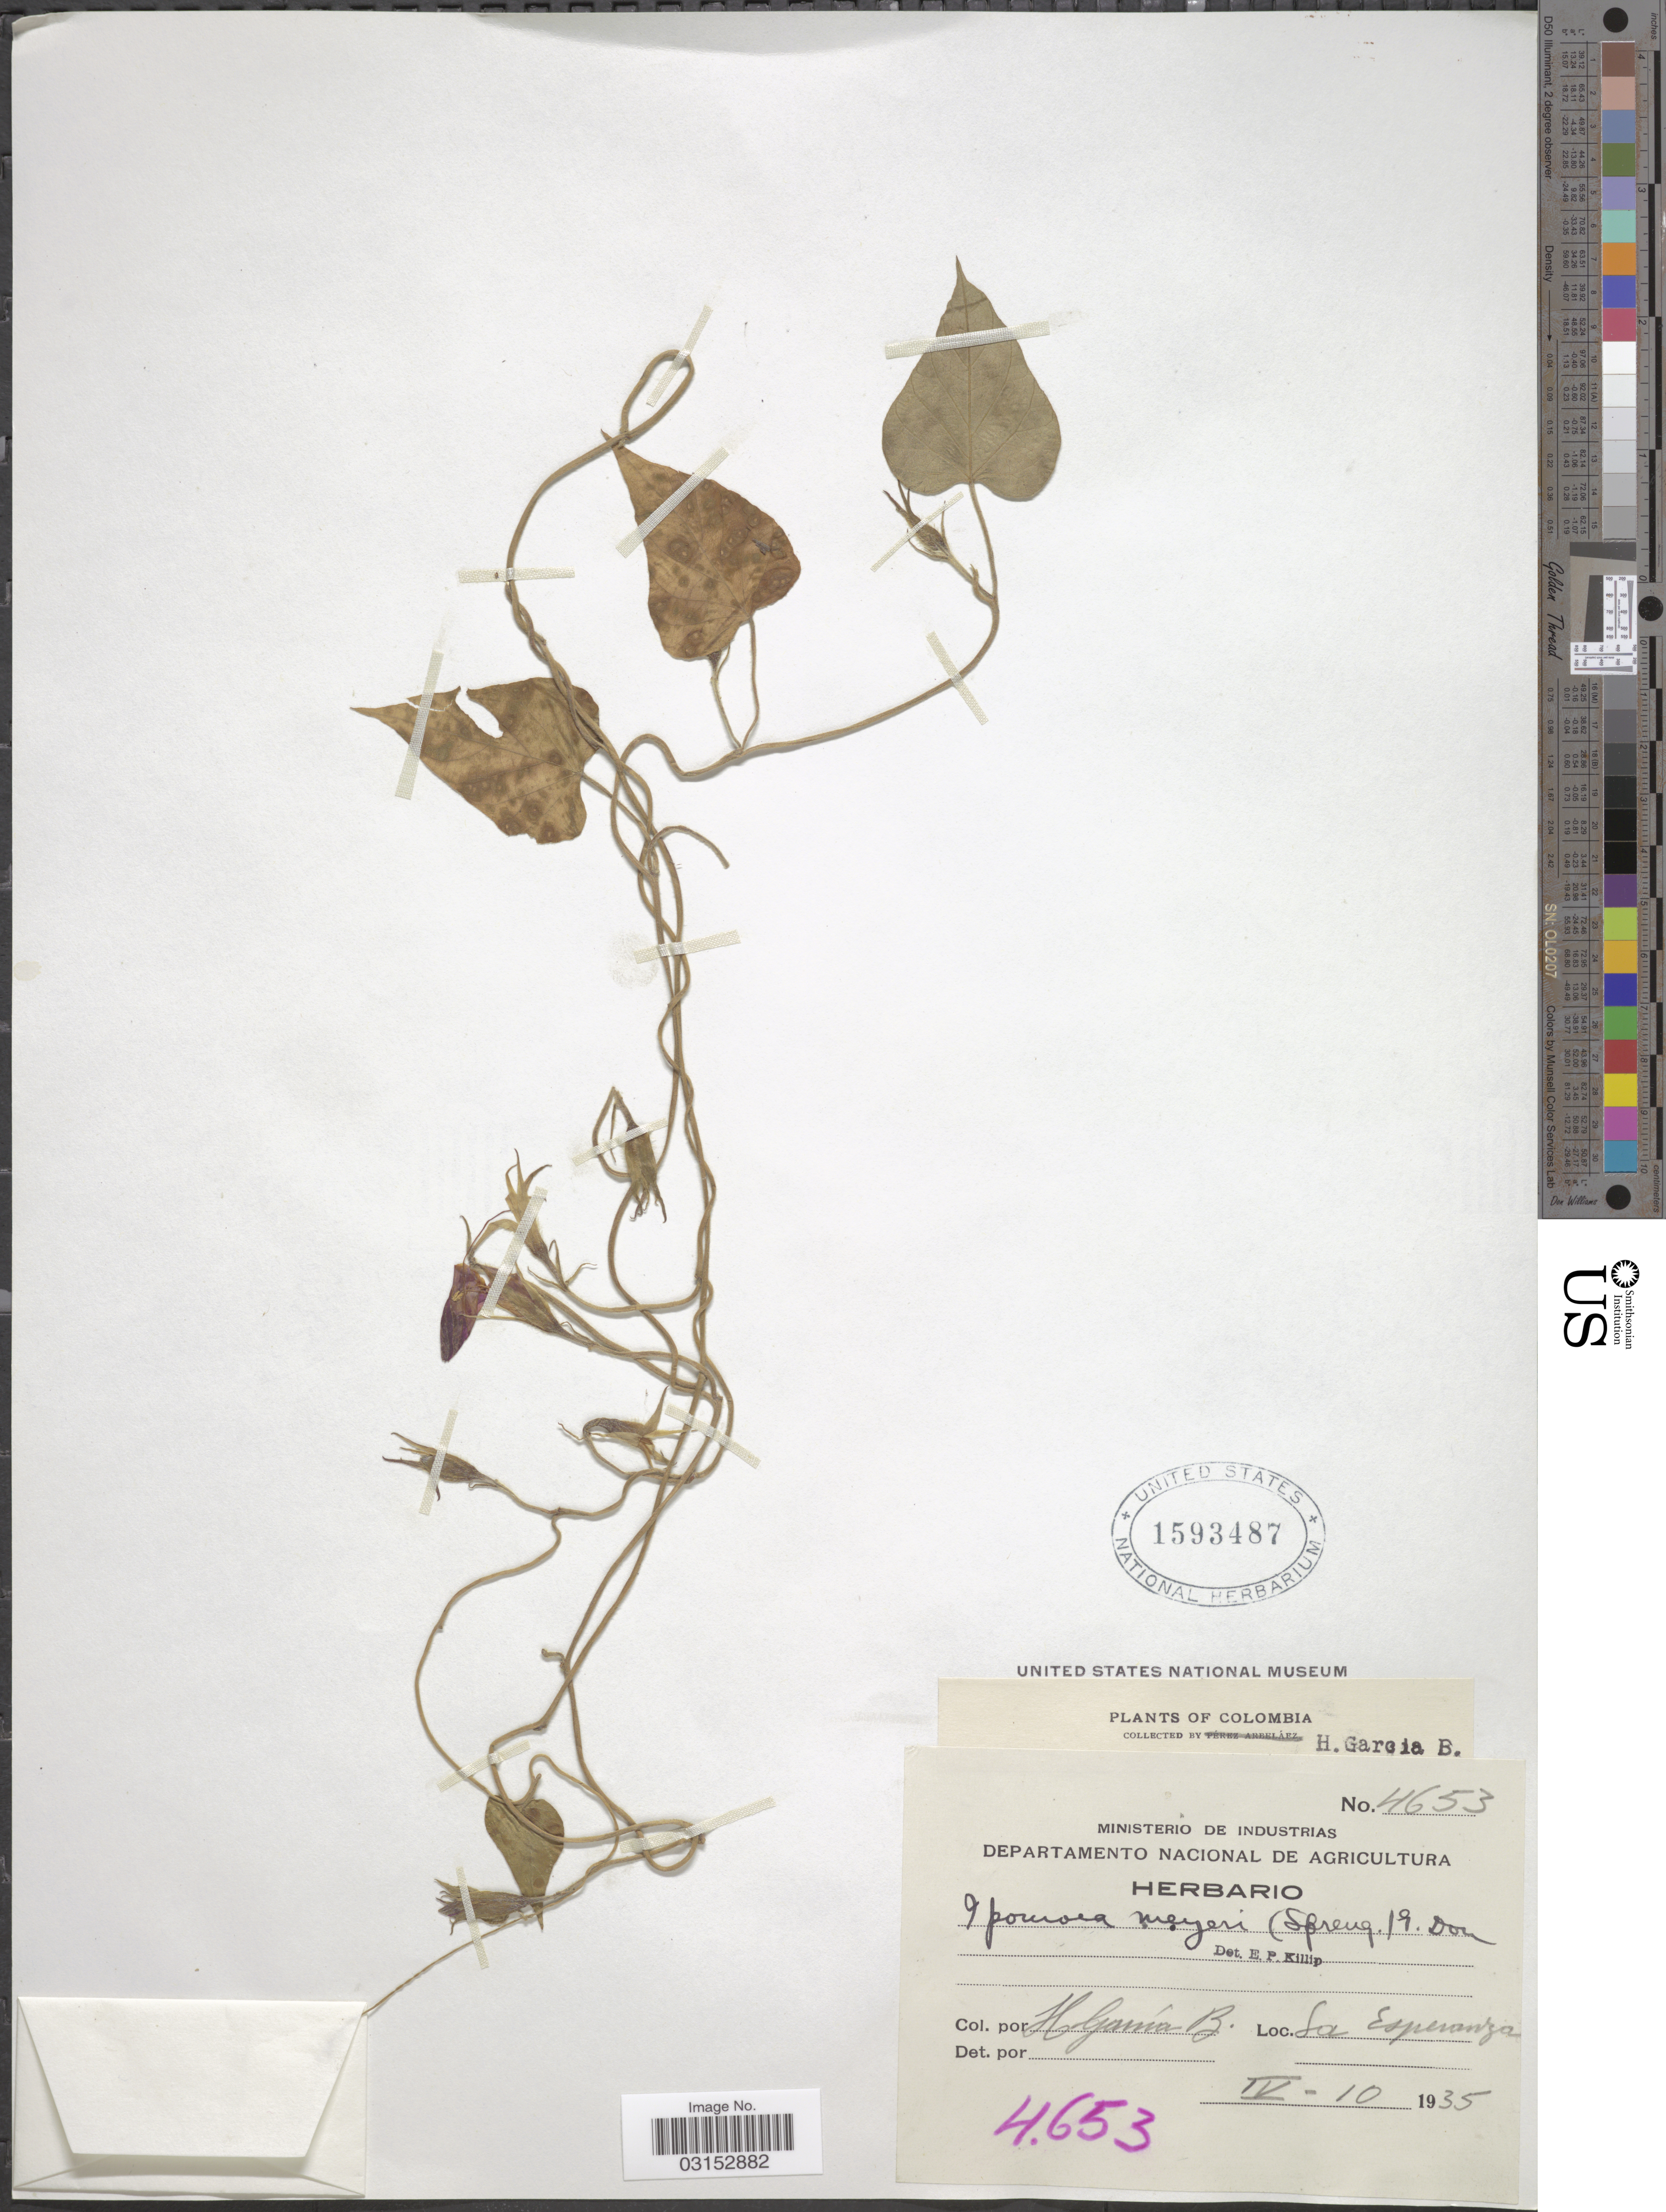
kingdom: Plantae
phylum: Tracheophyta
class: Magnoliopsida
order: Solanales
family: Convolvulaceae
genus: Ipomoea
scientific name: Ipomoea meyeri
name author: (Spreng.) G. Don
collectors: H. García B.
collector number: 4653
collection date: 1935-04-10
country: Colombia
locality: La Esperanza.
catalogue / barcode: US 1593487